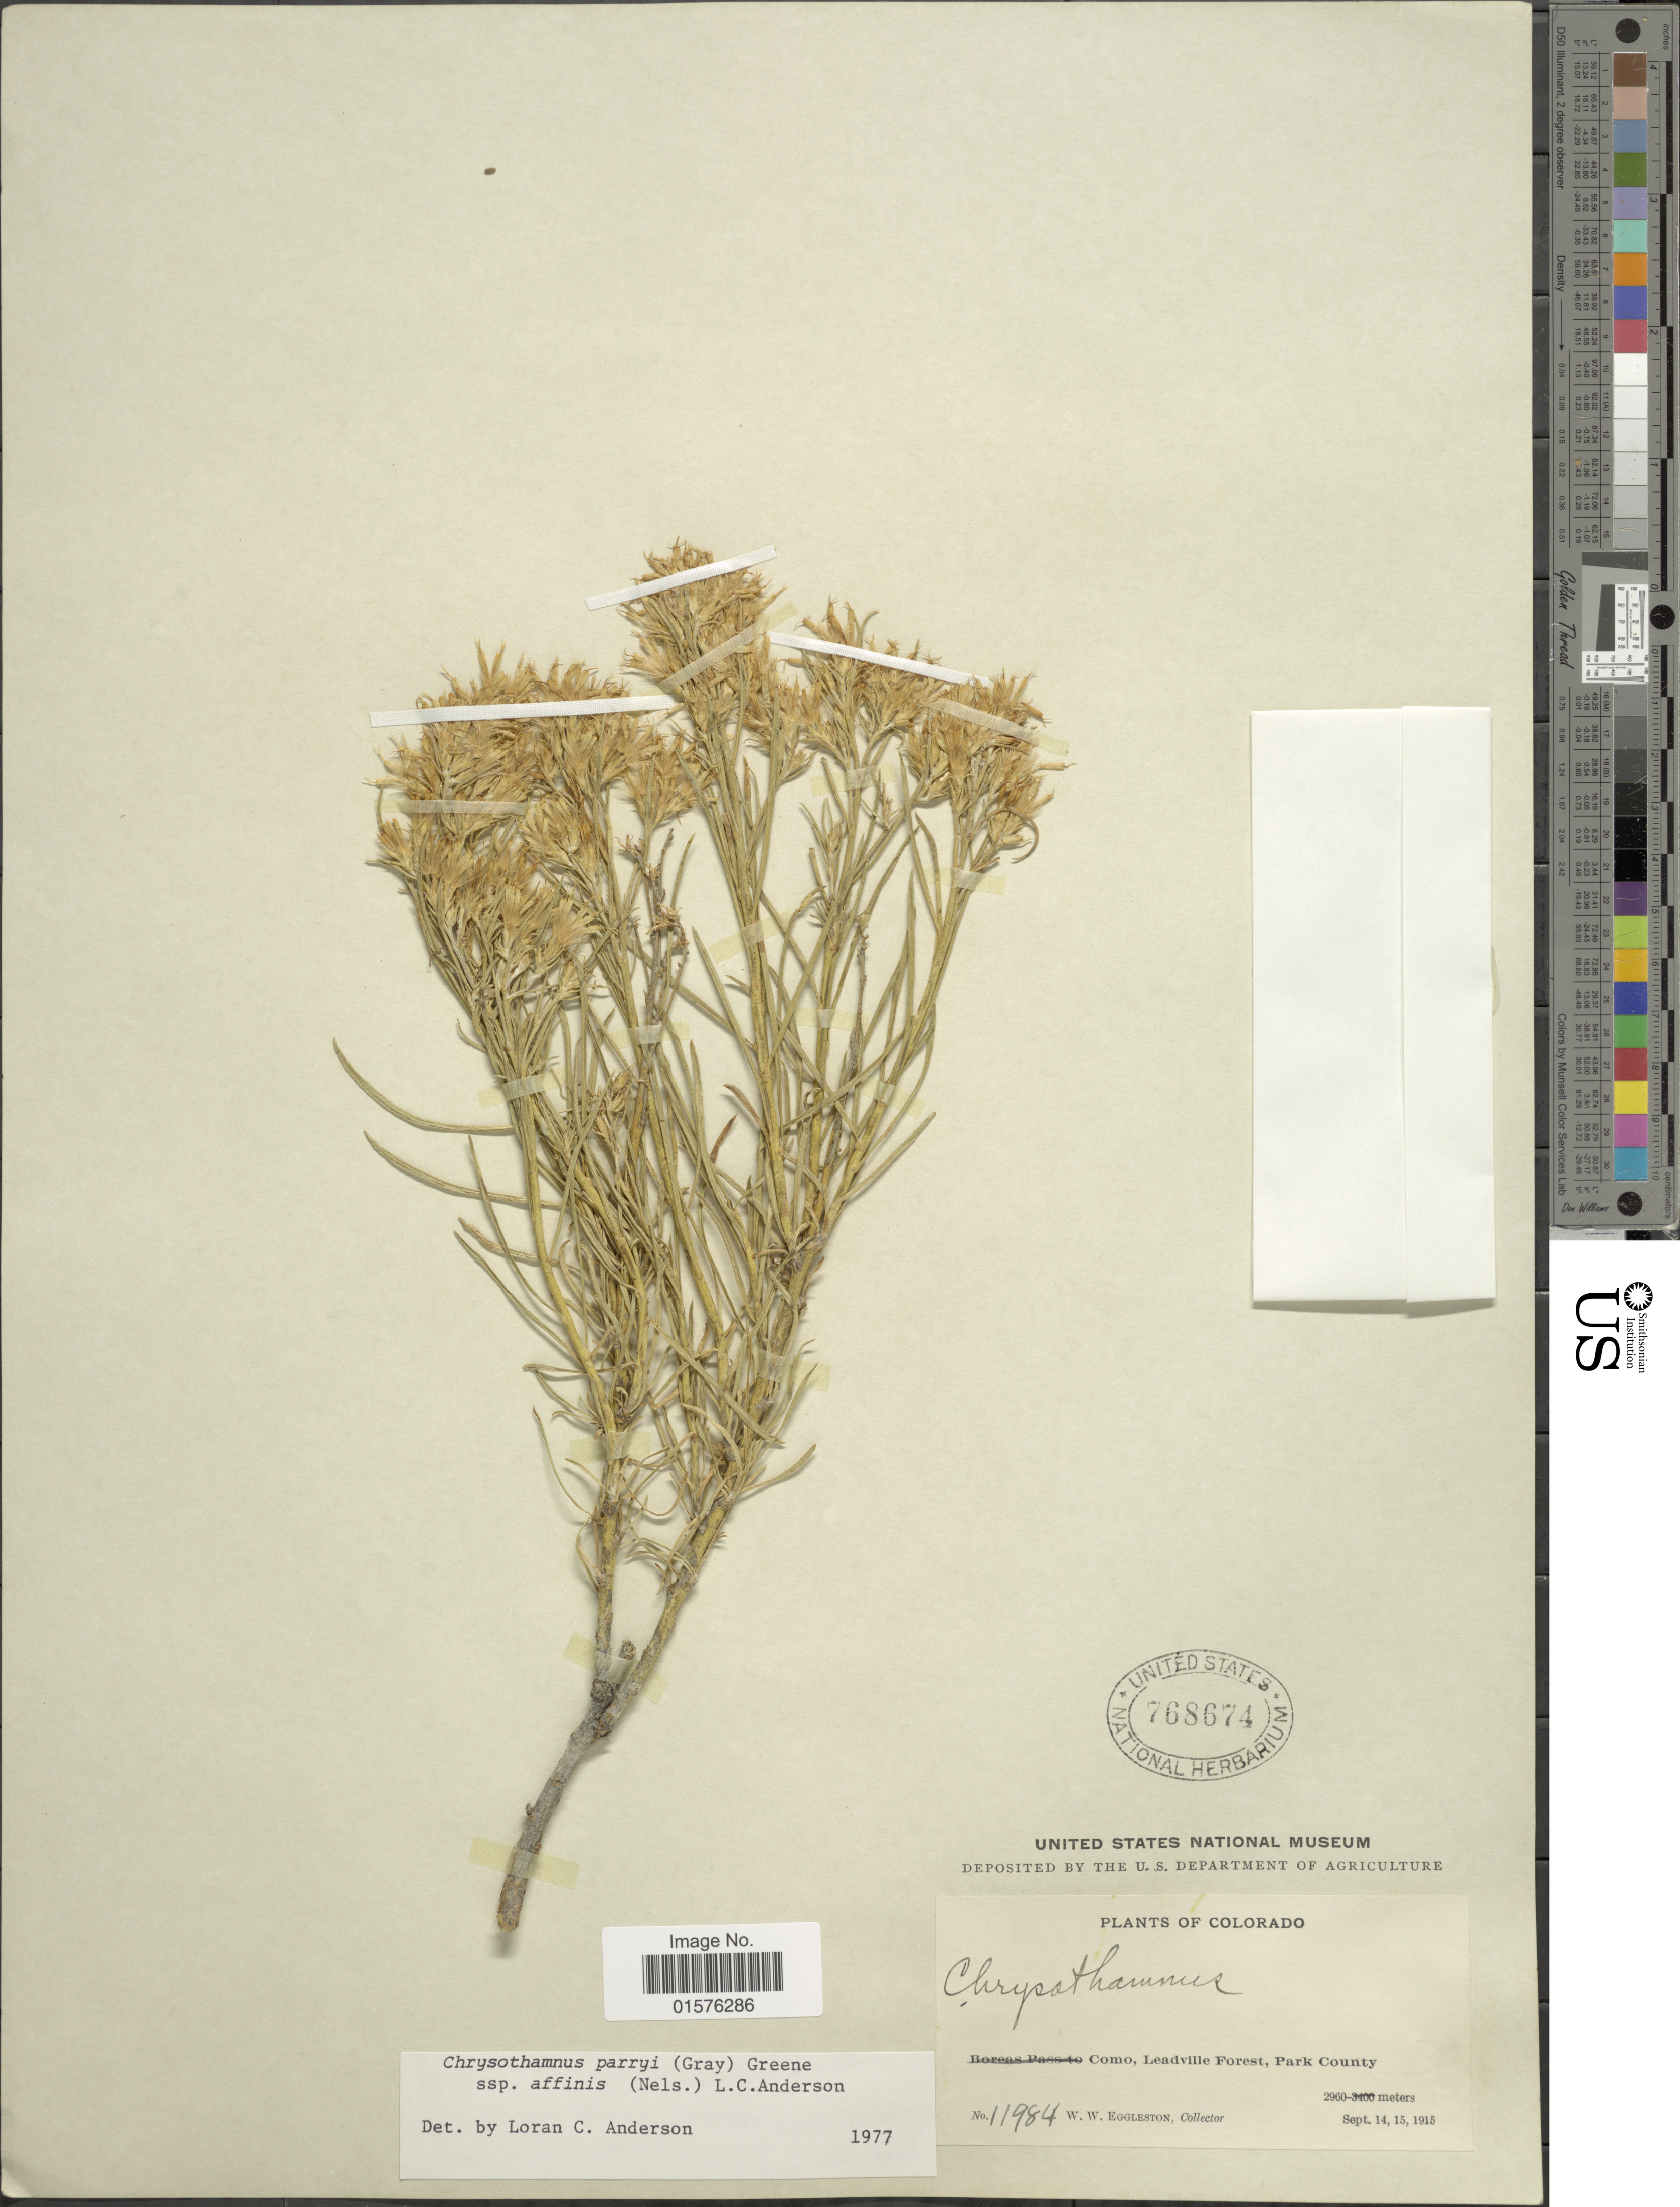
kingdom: Plantae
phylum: Tracheophyta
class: Magnoliopsida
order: Asterales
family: Asteraceae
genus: Ericameria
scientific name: Ericameria parryi var. affinis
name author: (A. Nelson) G.L. Nesom & G.I. Baird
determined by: Urbatsch, Lowell E., Curator (LSU), Louisiana State University (UNITED STATES)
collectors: W. W. Eggleston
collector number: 11984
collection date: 1915-09-14/1915-09-15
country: United States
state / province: Colorado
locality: Como, Leadville Forest, Park County.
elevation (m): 2960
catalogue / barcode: US 768674